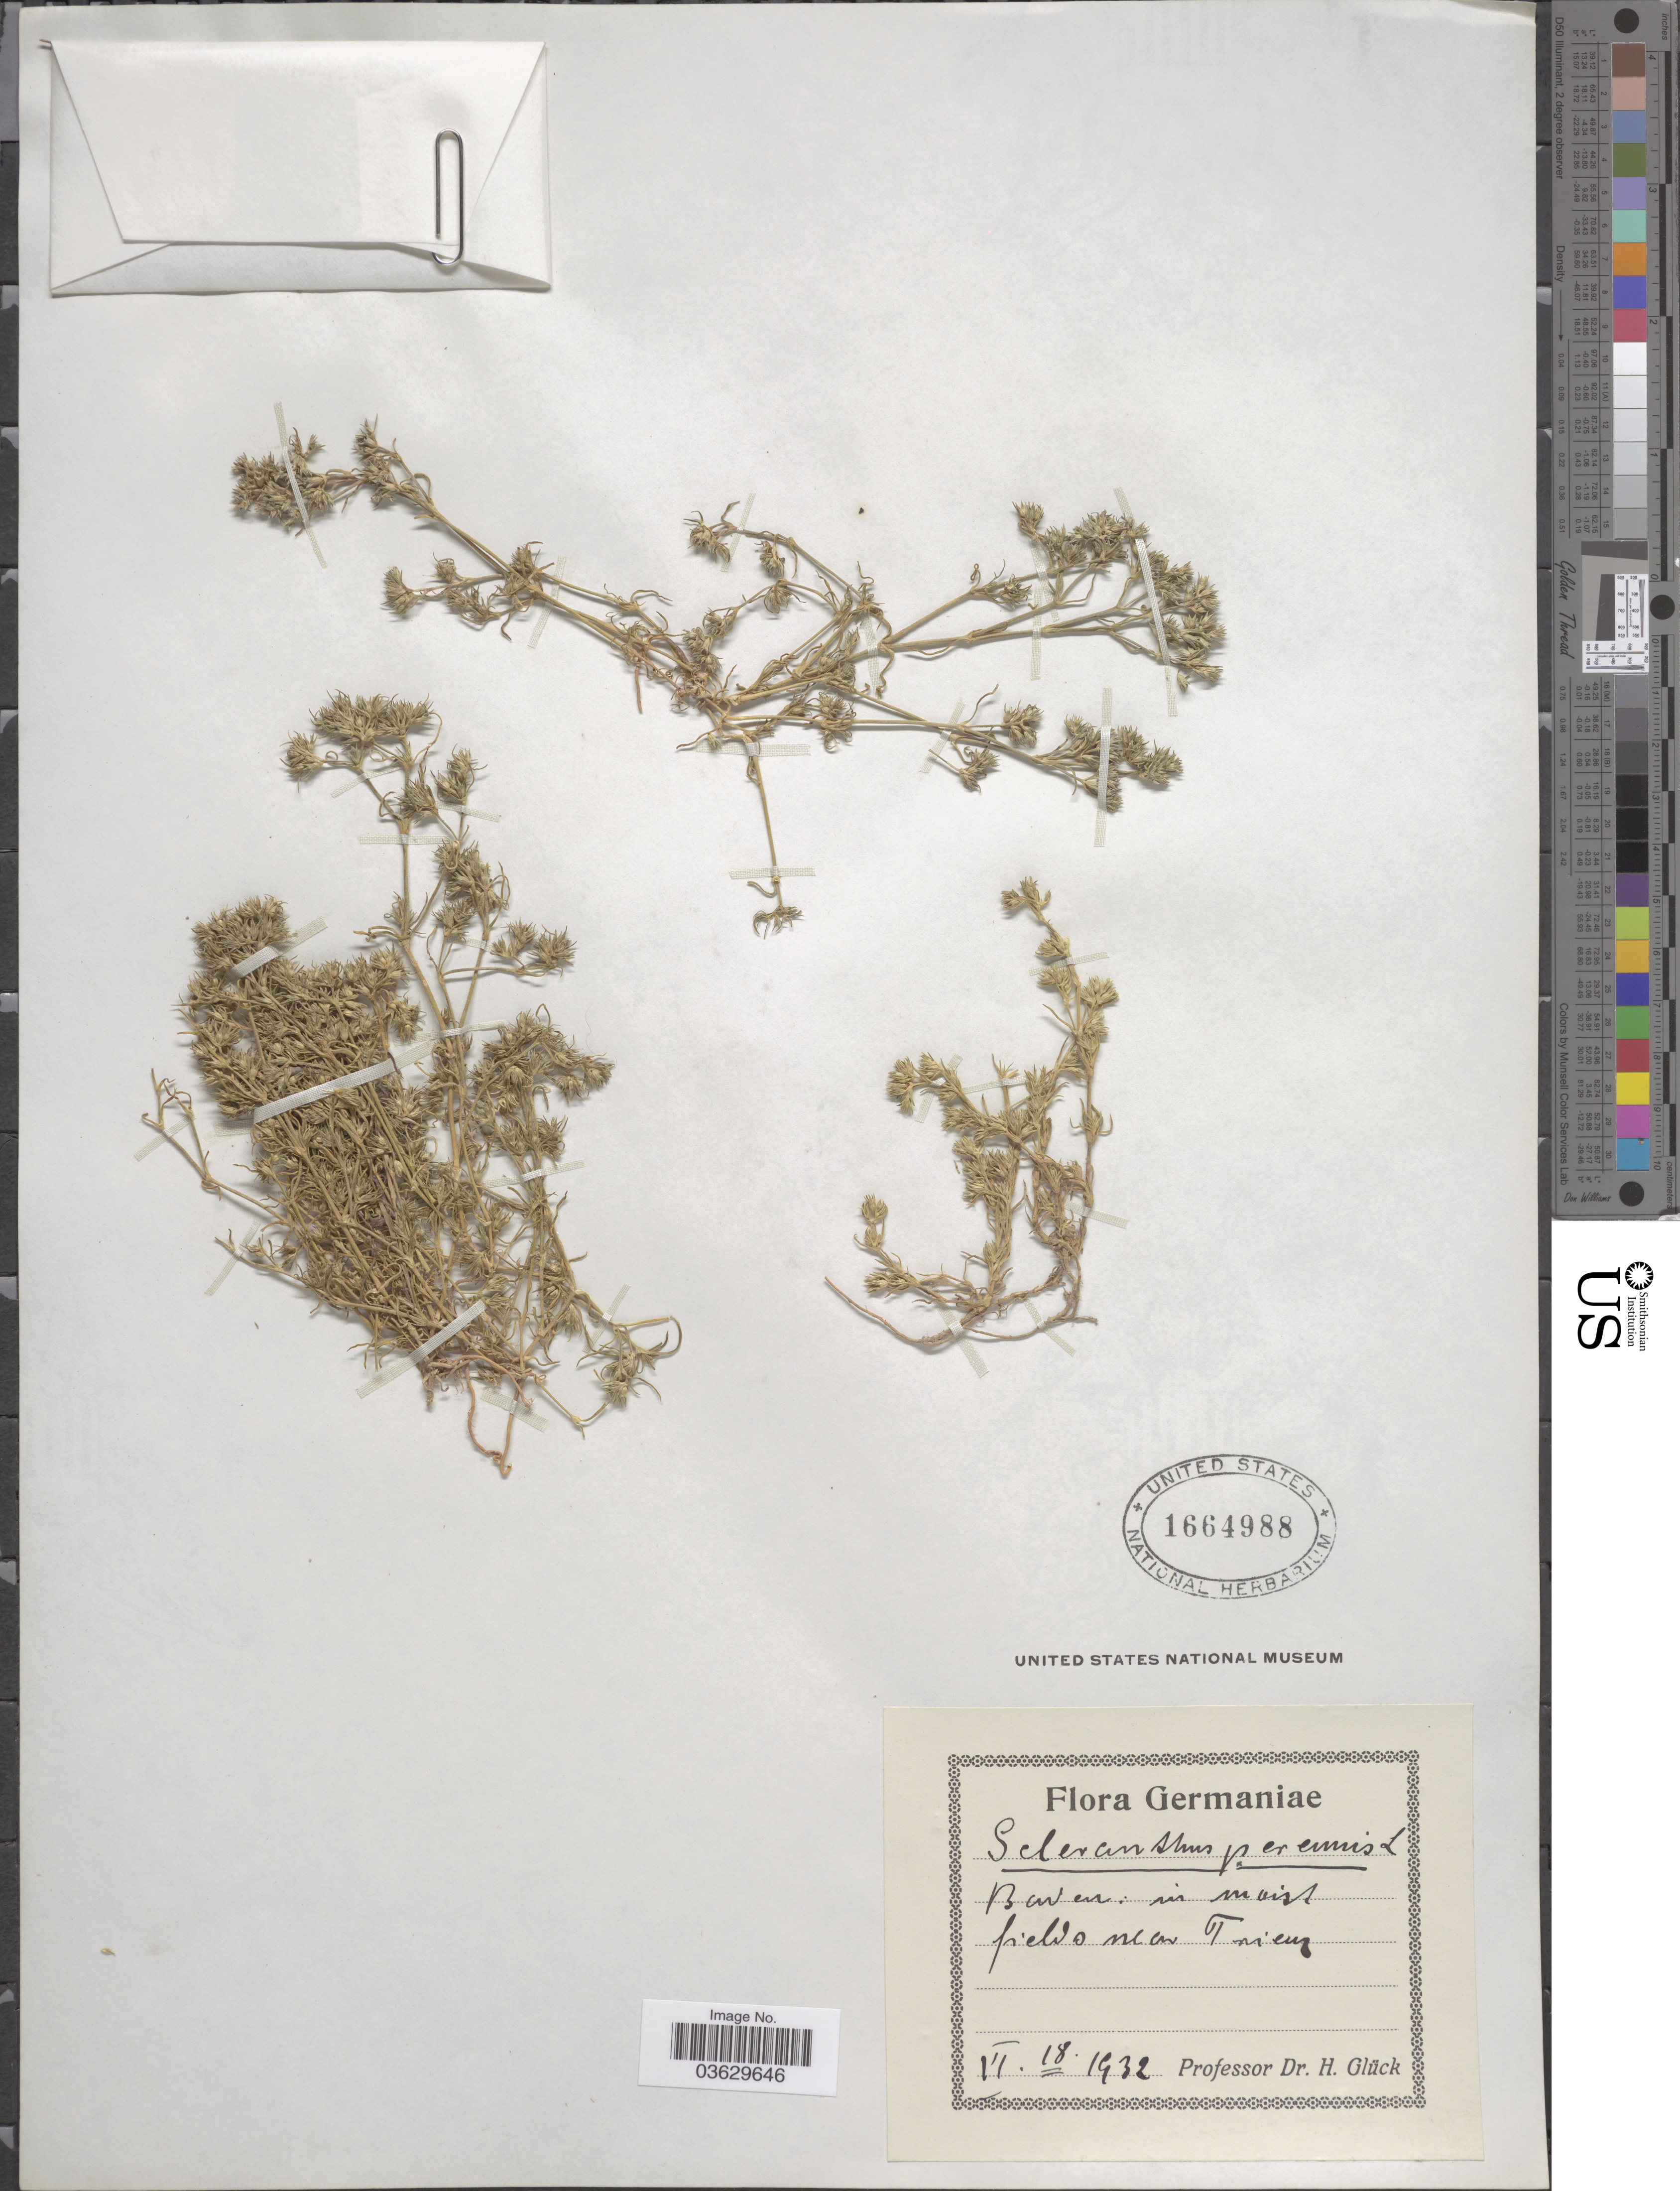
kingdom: Plantae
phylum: Tracheophyta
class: Magnoliopsida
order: Caryophyllales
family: Caryophyllaceae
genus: Scleranthus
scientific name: Scleranthus perennis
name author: L.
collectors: H. Glück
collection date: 1932-06-18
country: Germany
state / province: Baden-Württemberg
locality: Baden: in moist fields near Trieur. [interpreted]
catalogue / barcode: US 1664988